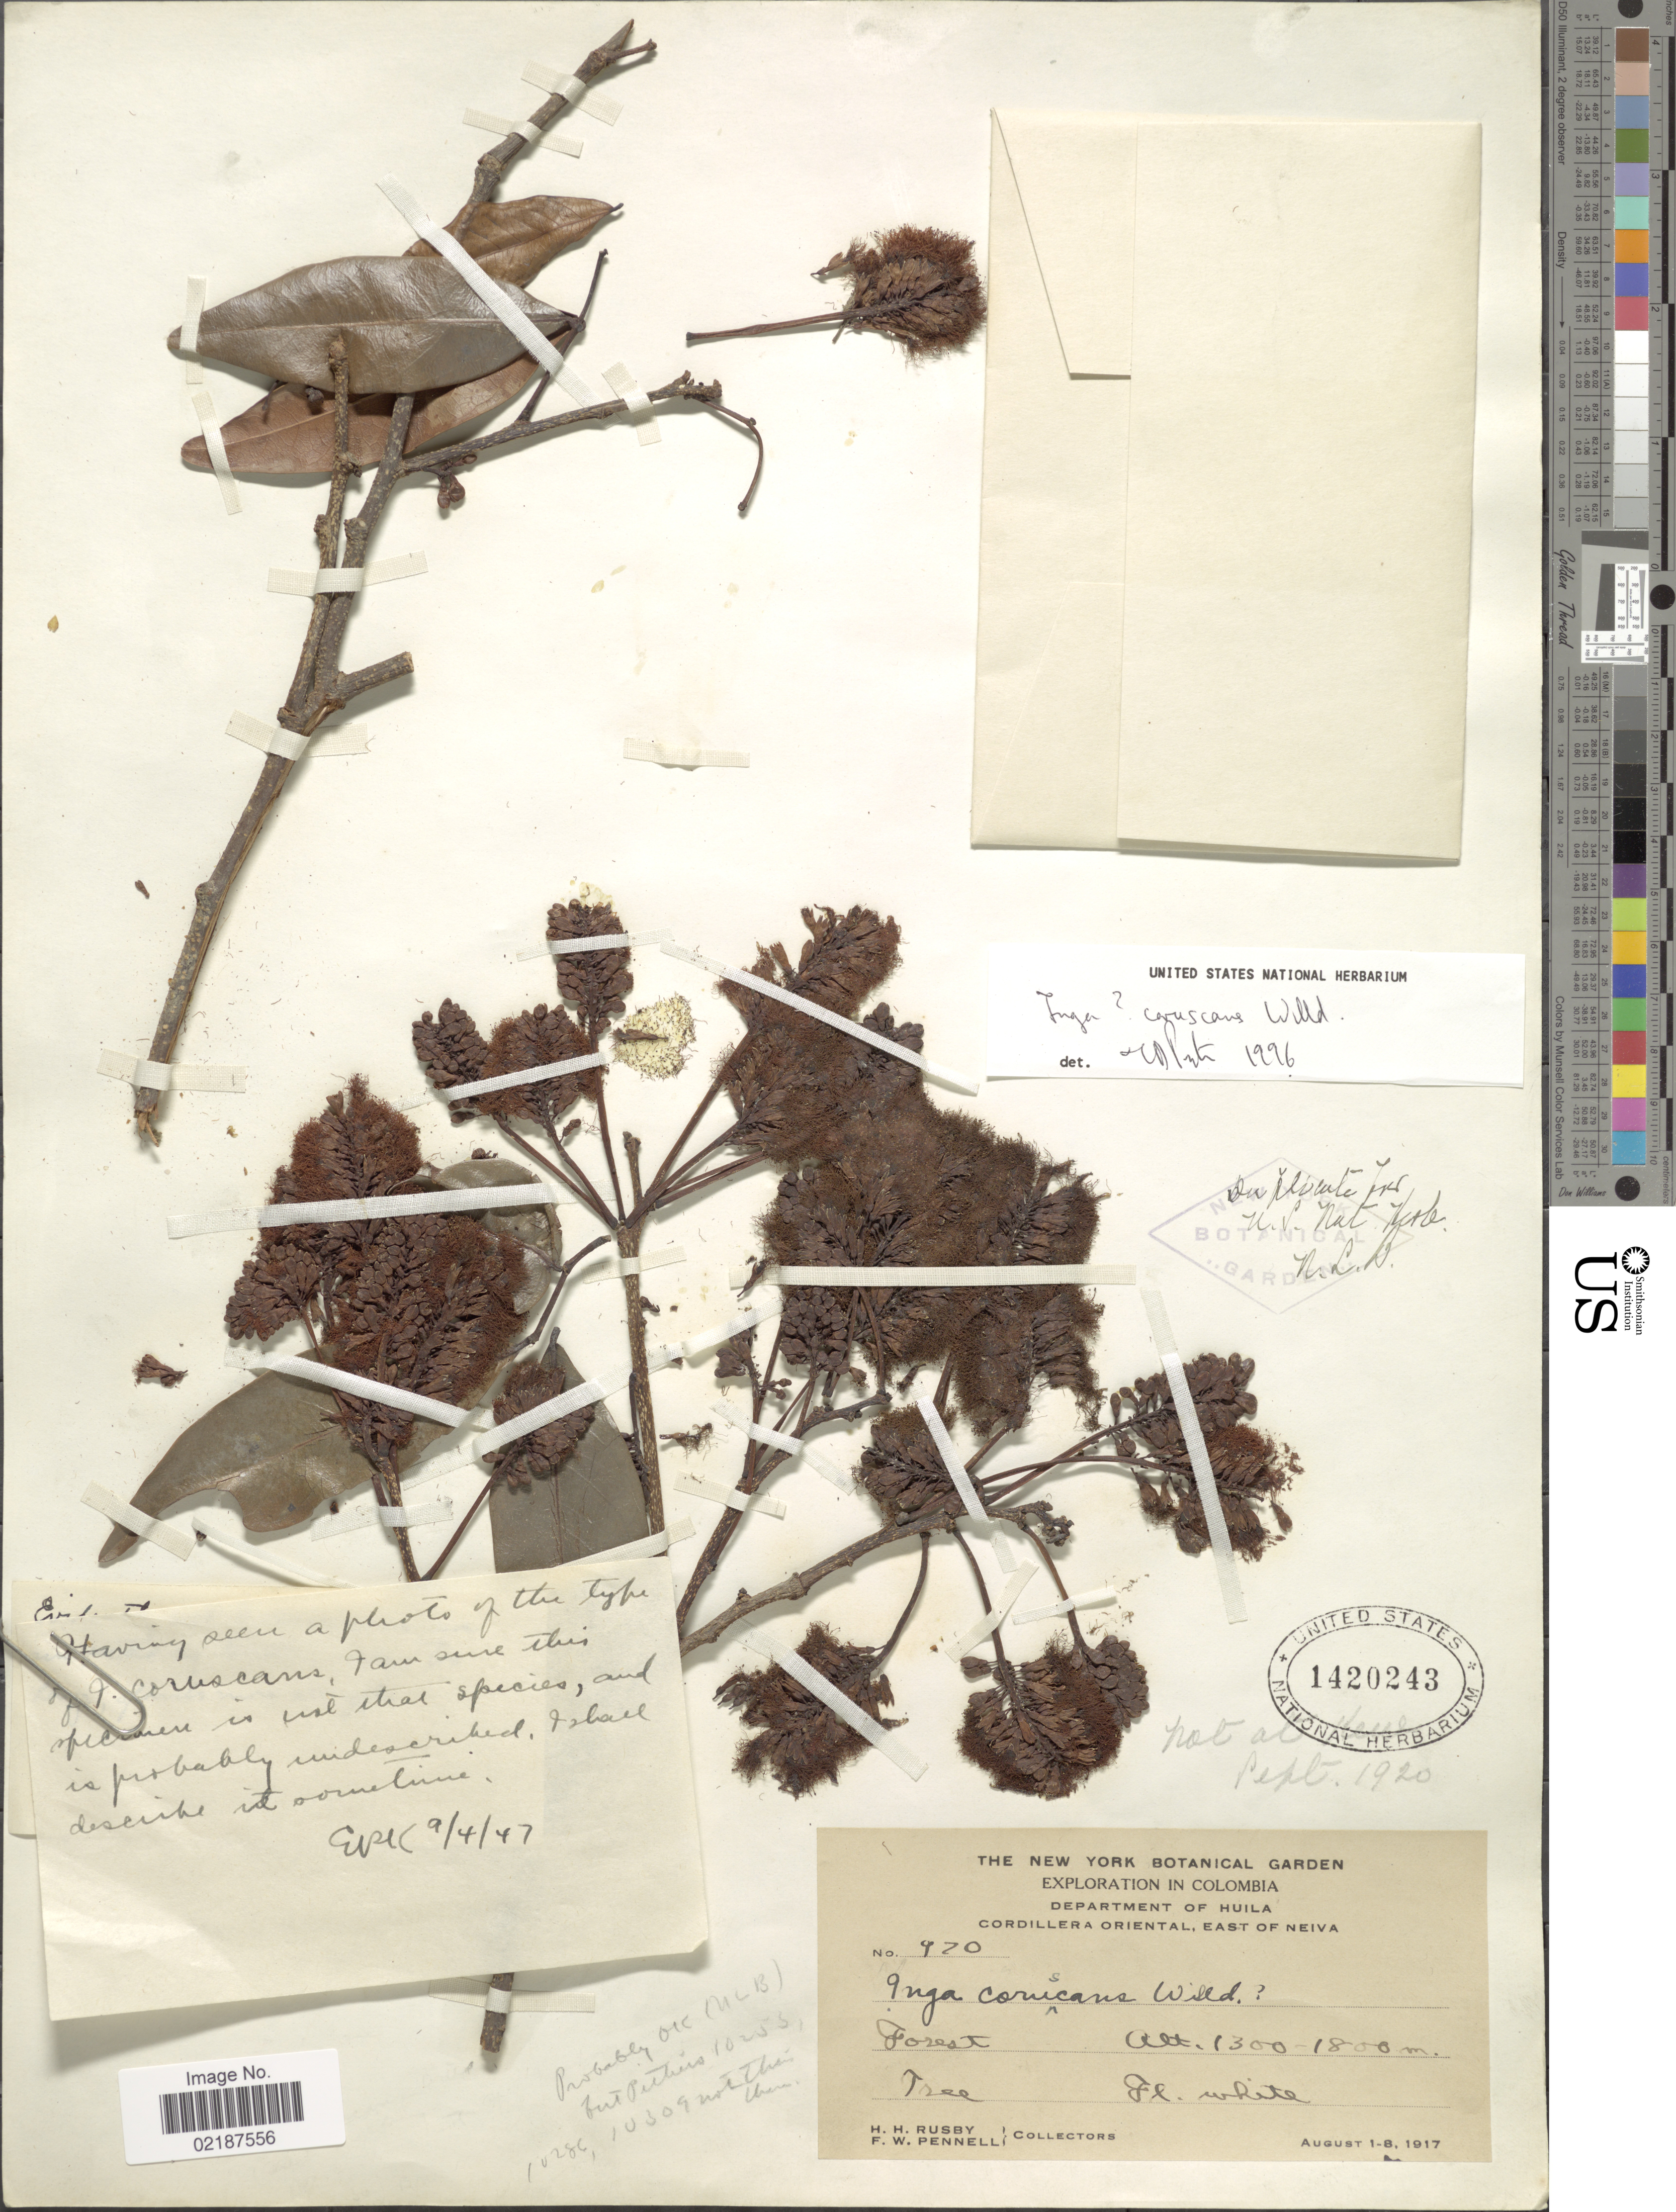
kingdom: Plantae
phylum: Tracheophyta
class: Magnoliopsida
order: Fabales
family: Fabaceae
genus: Inga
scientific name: Inga coruscans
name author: Humb. & Bonpl. ex Willd.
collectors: H. H. Rusby & F. W. Pennell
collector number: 920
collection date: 1917-08-01/1917-08-08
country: Colombia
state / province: Huila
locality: Department of Huila, Cordillera Oriental, East of Neiva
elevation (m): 1300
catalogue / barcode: US 1420243